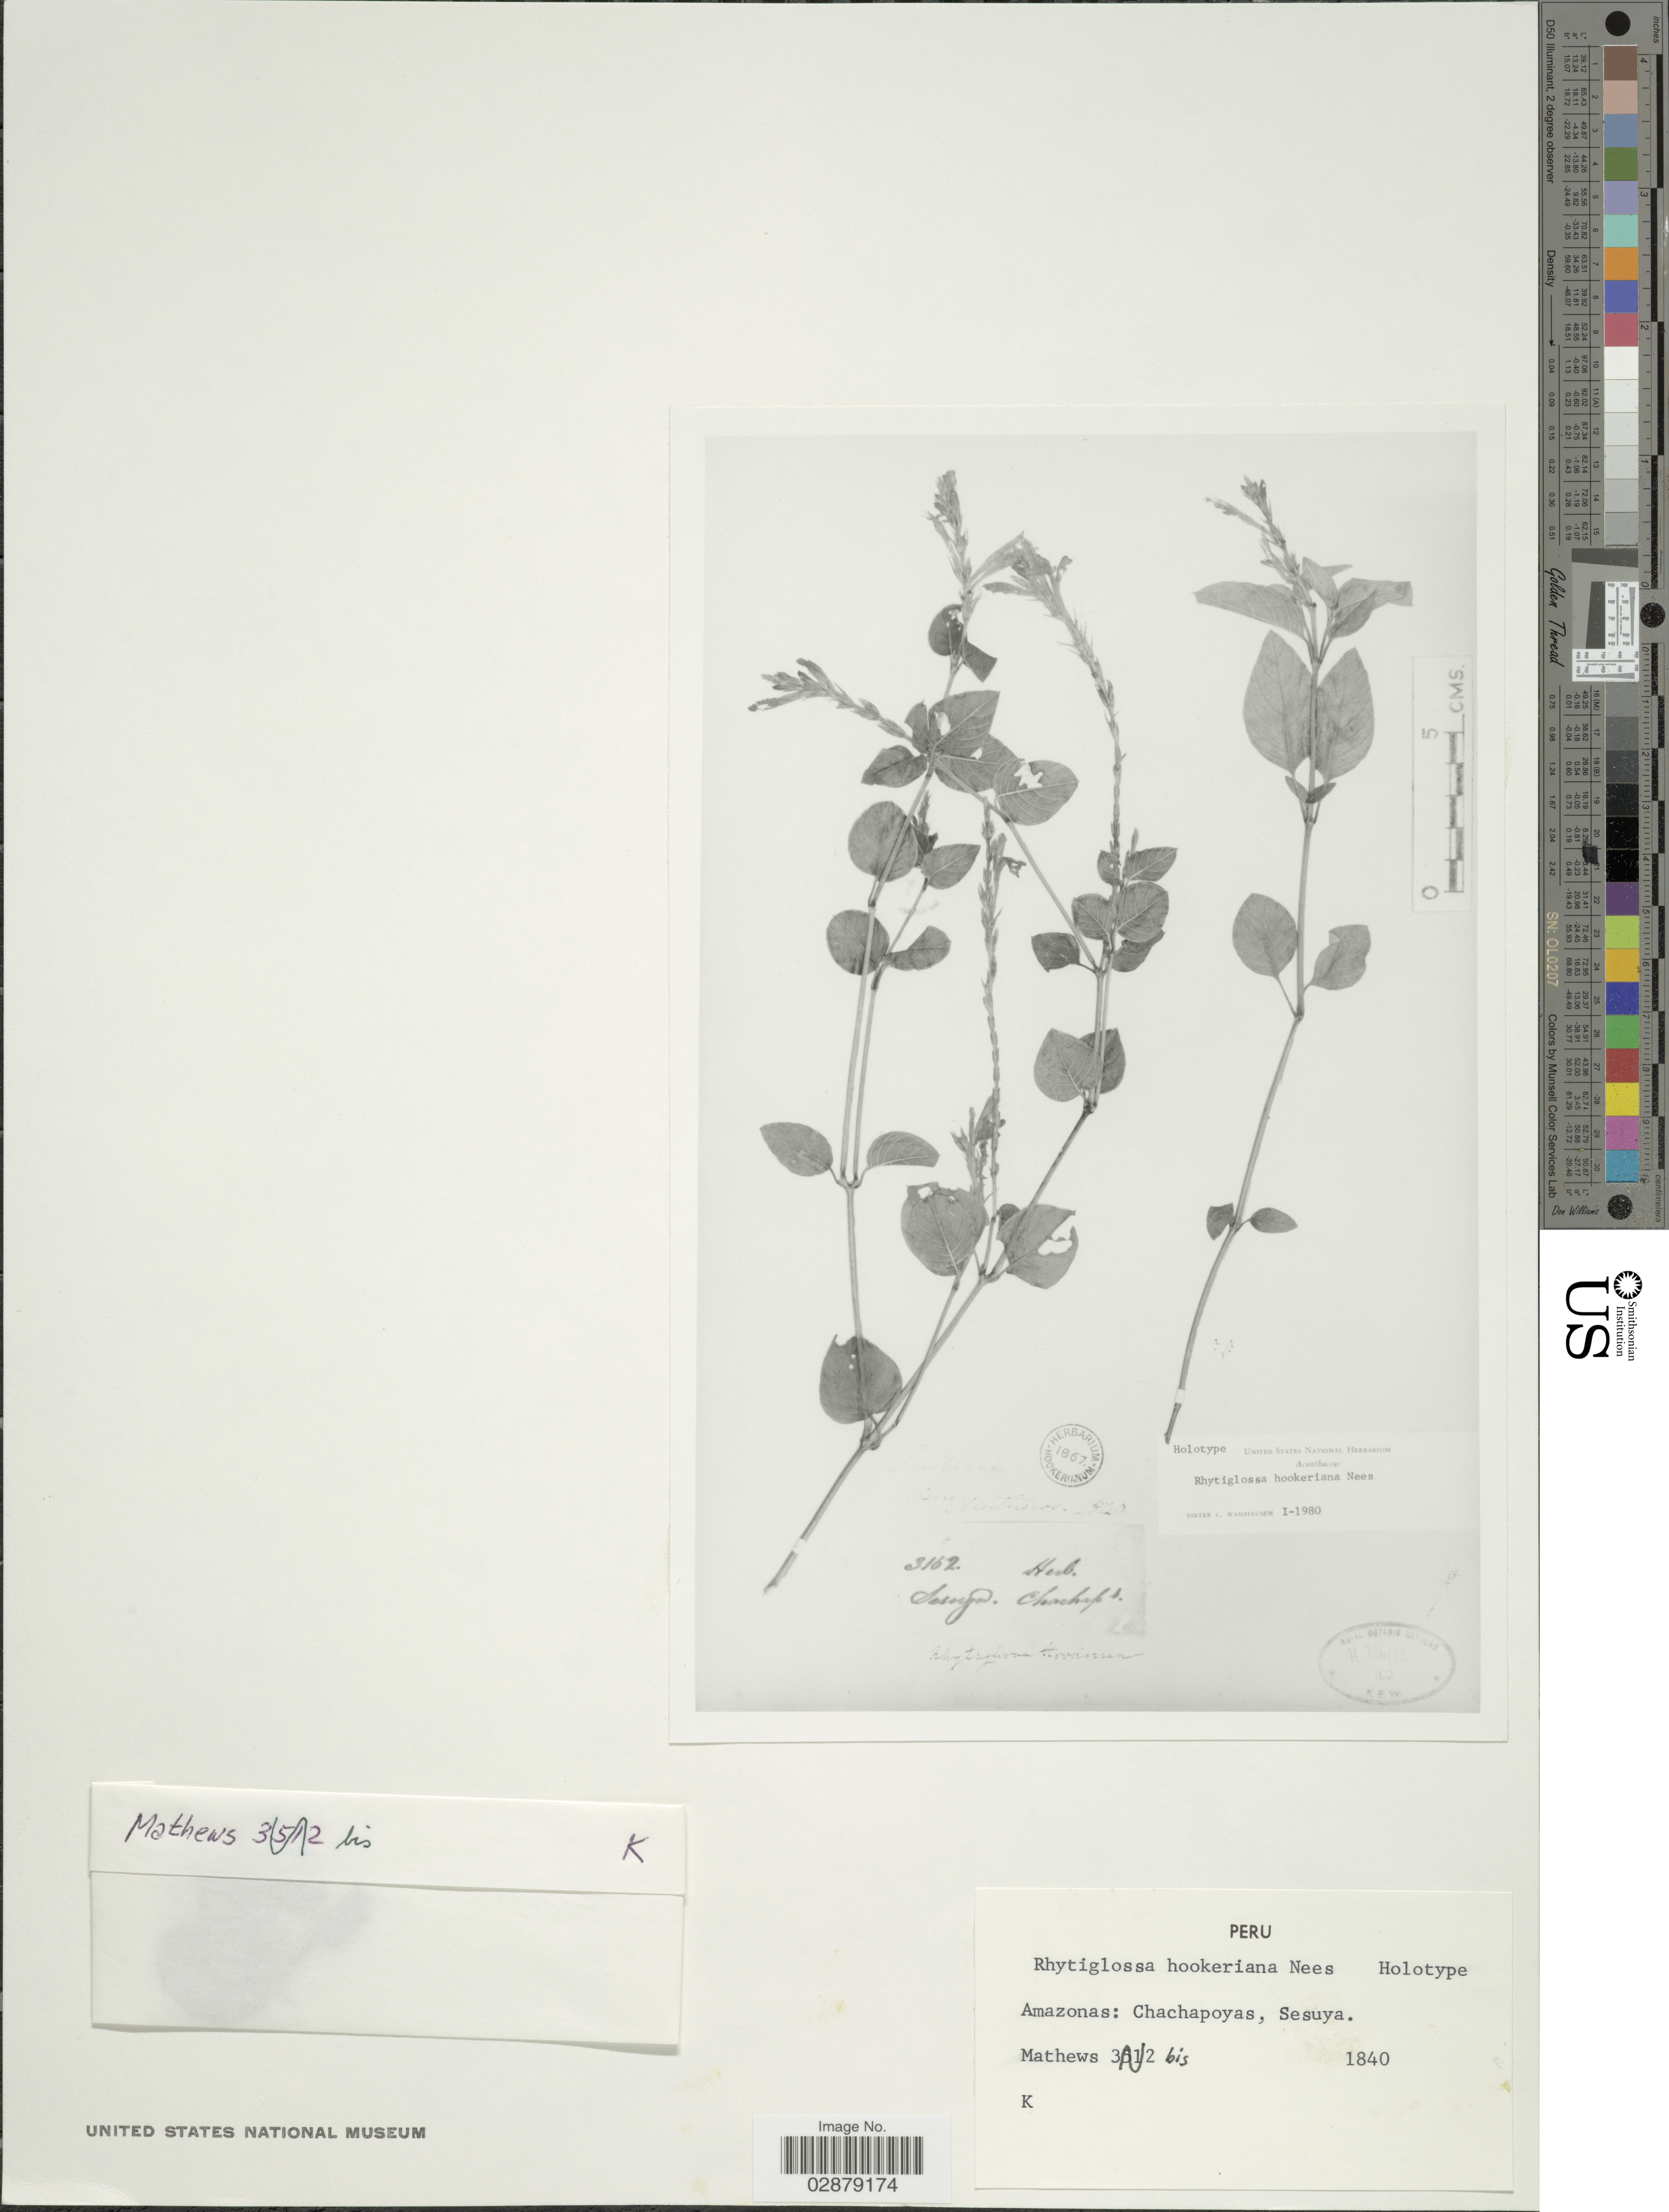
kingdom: Plantae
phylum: Tracheophyta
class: Magnoliopsida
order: Lamiales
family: Acanthaceae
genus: Justicia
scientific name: Justicia hookeriana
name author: T. Anderson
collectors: -- Mathews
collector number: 3162bis?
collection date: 1840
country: Peru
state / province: Amazonas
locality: Chachapoyas, Sesuya.